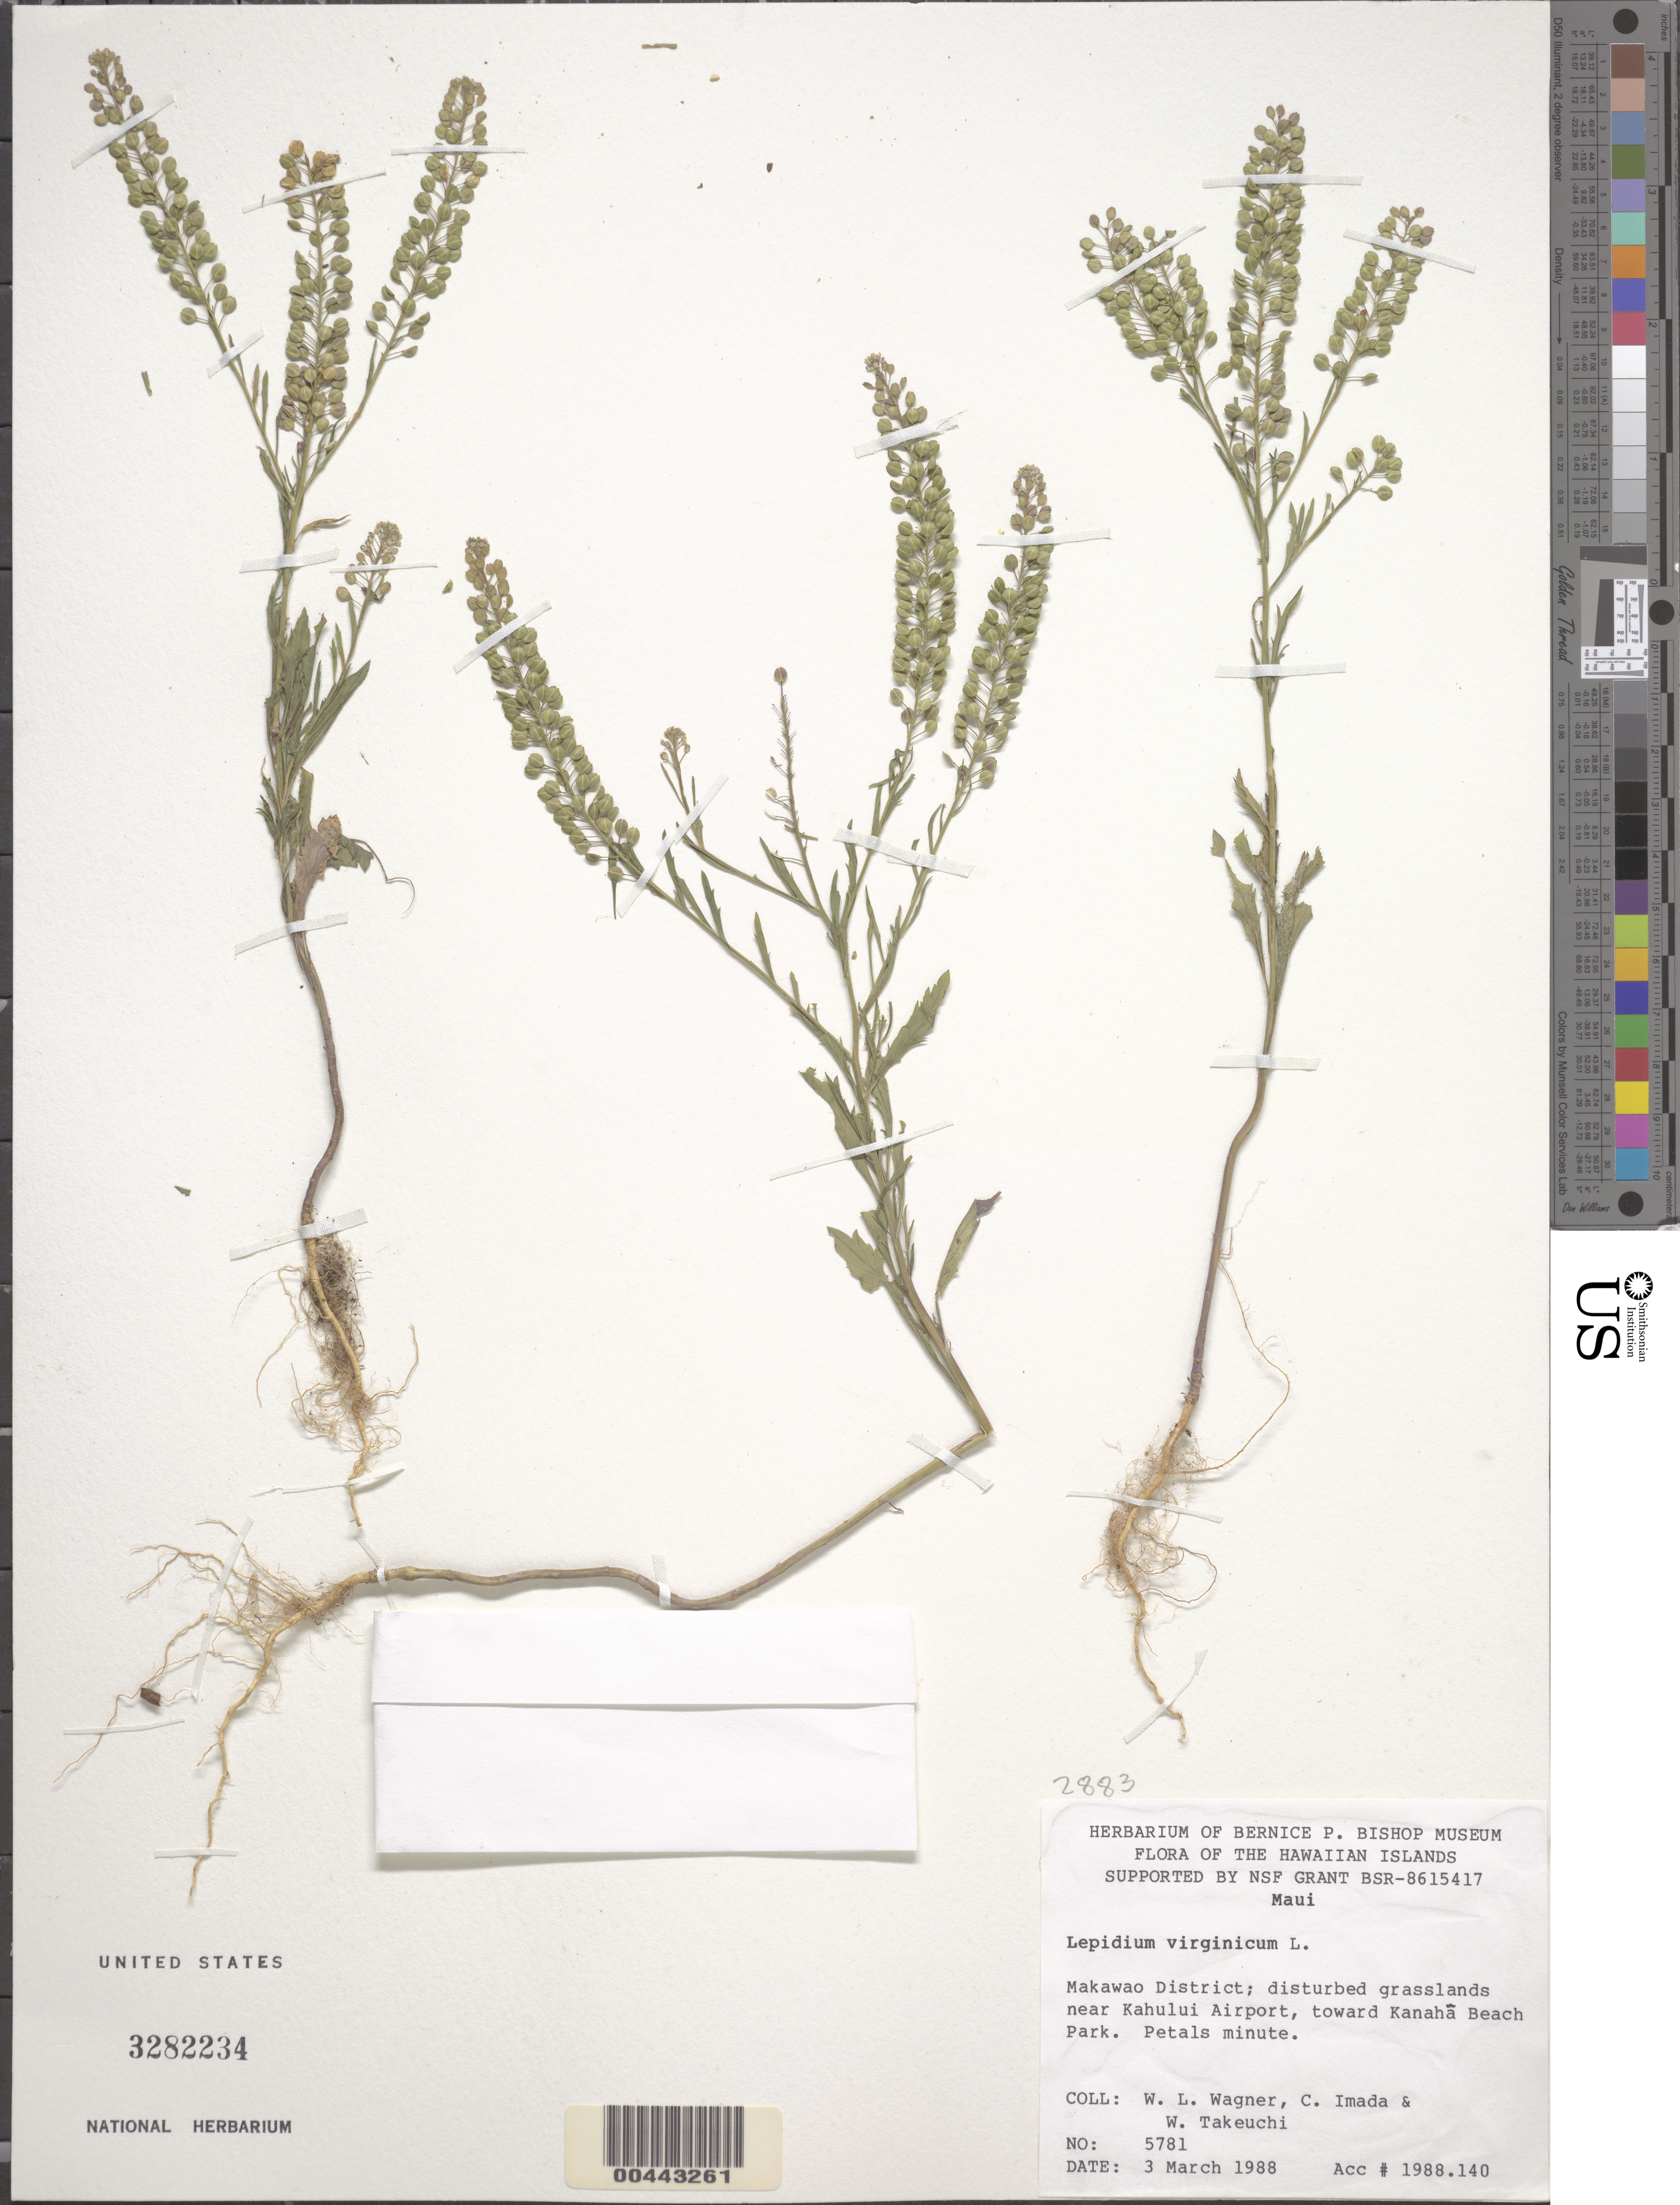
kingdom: Plantae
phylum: Tracheophyta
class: Magnoliopsida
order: Brassicales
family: Brassicaceae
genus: Lepidium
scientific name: Lepidium virginicum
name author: L.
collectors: W. L. Wagner, C. Imada & W. N. Takeuchi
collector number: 5781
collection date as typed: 3 Mar 1988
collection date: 1988-03-03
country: United States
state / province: Hawaii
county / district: Maui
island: Maui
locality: Makawao District, near Kahului Airportm toward Kanaha Beach Park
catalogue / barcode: US 3282234